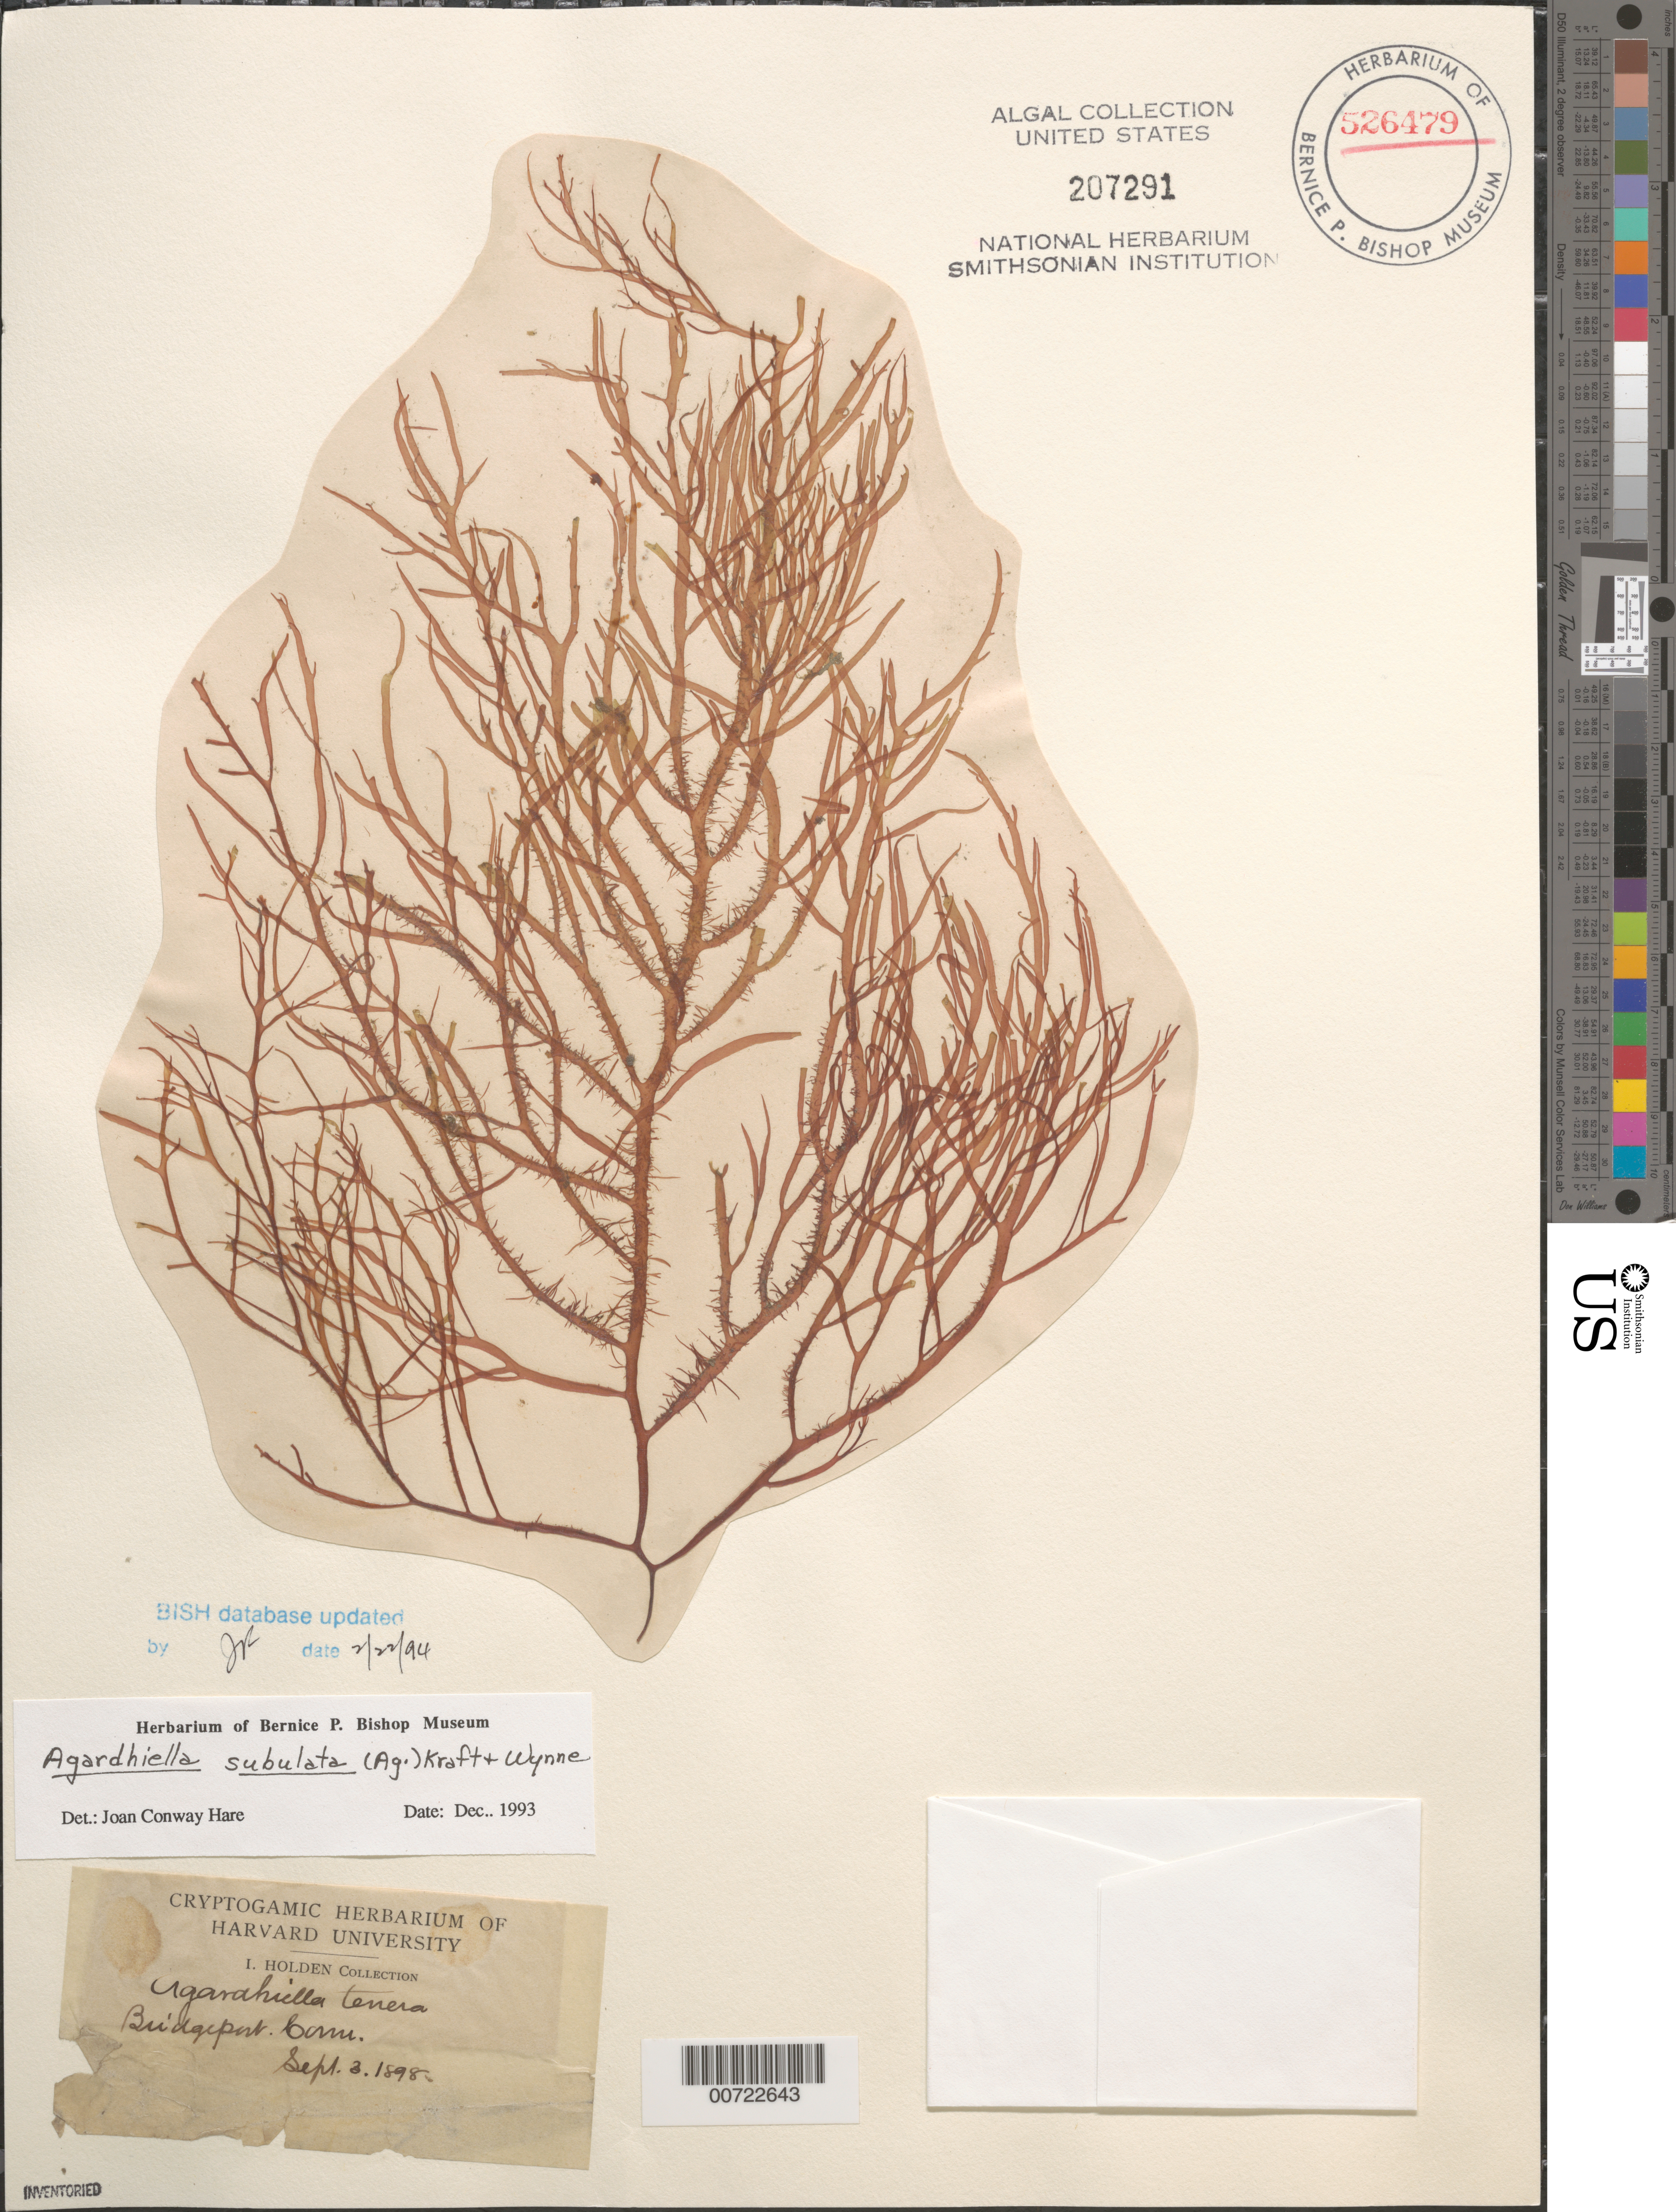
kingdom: Plantae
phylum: Rhodophyta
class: Florideophyceae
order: Gigartinales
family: Solieriaceae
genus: Agardhiella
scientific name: Agardhiella subulata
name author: (C. Agardh) G.T.Kraft & M.J. Wynne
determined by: Hare, Joan Conway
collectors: I. Holden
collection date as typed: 03 Sep 1898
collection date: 1898-09-03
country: United States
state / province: Connecticut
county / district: Fairfield County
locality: Bridgeport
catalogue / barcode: US 207291